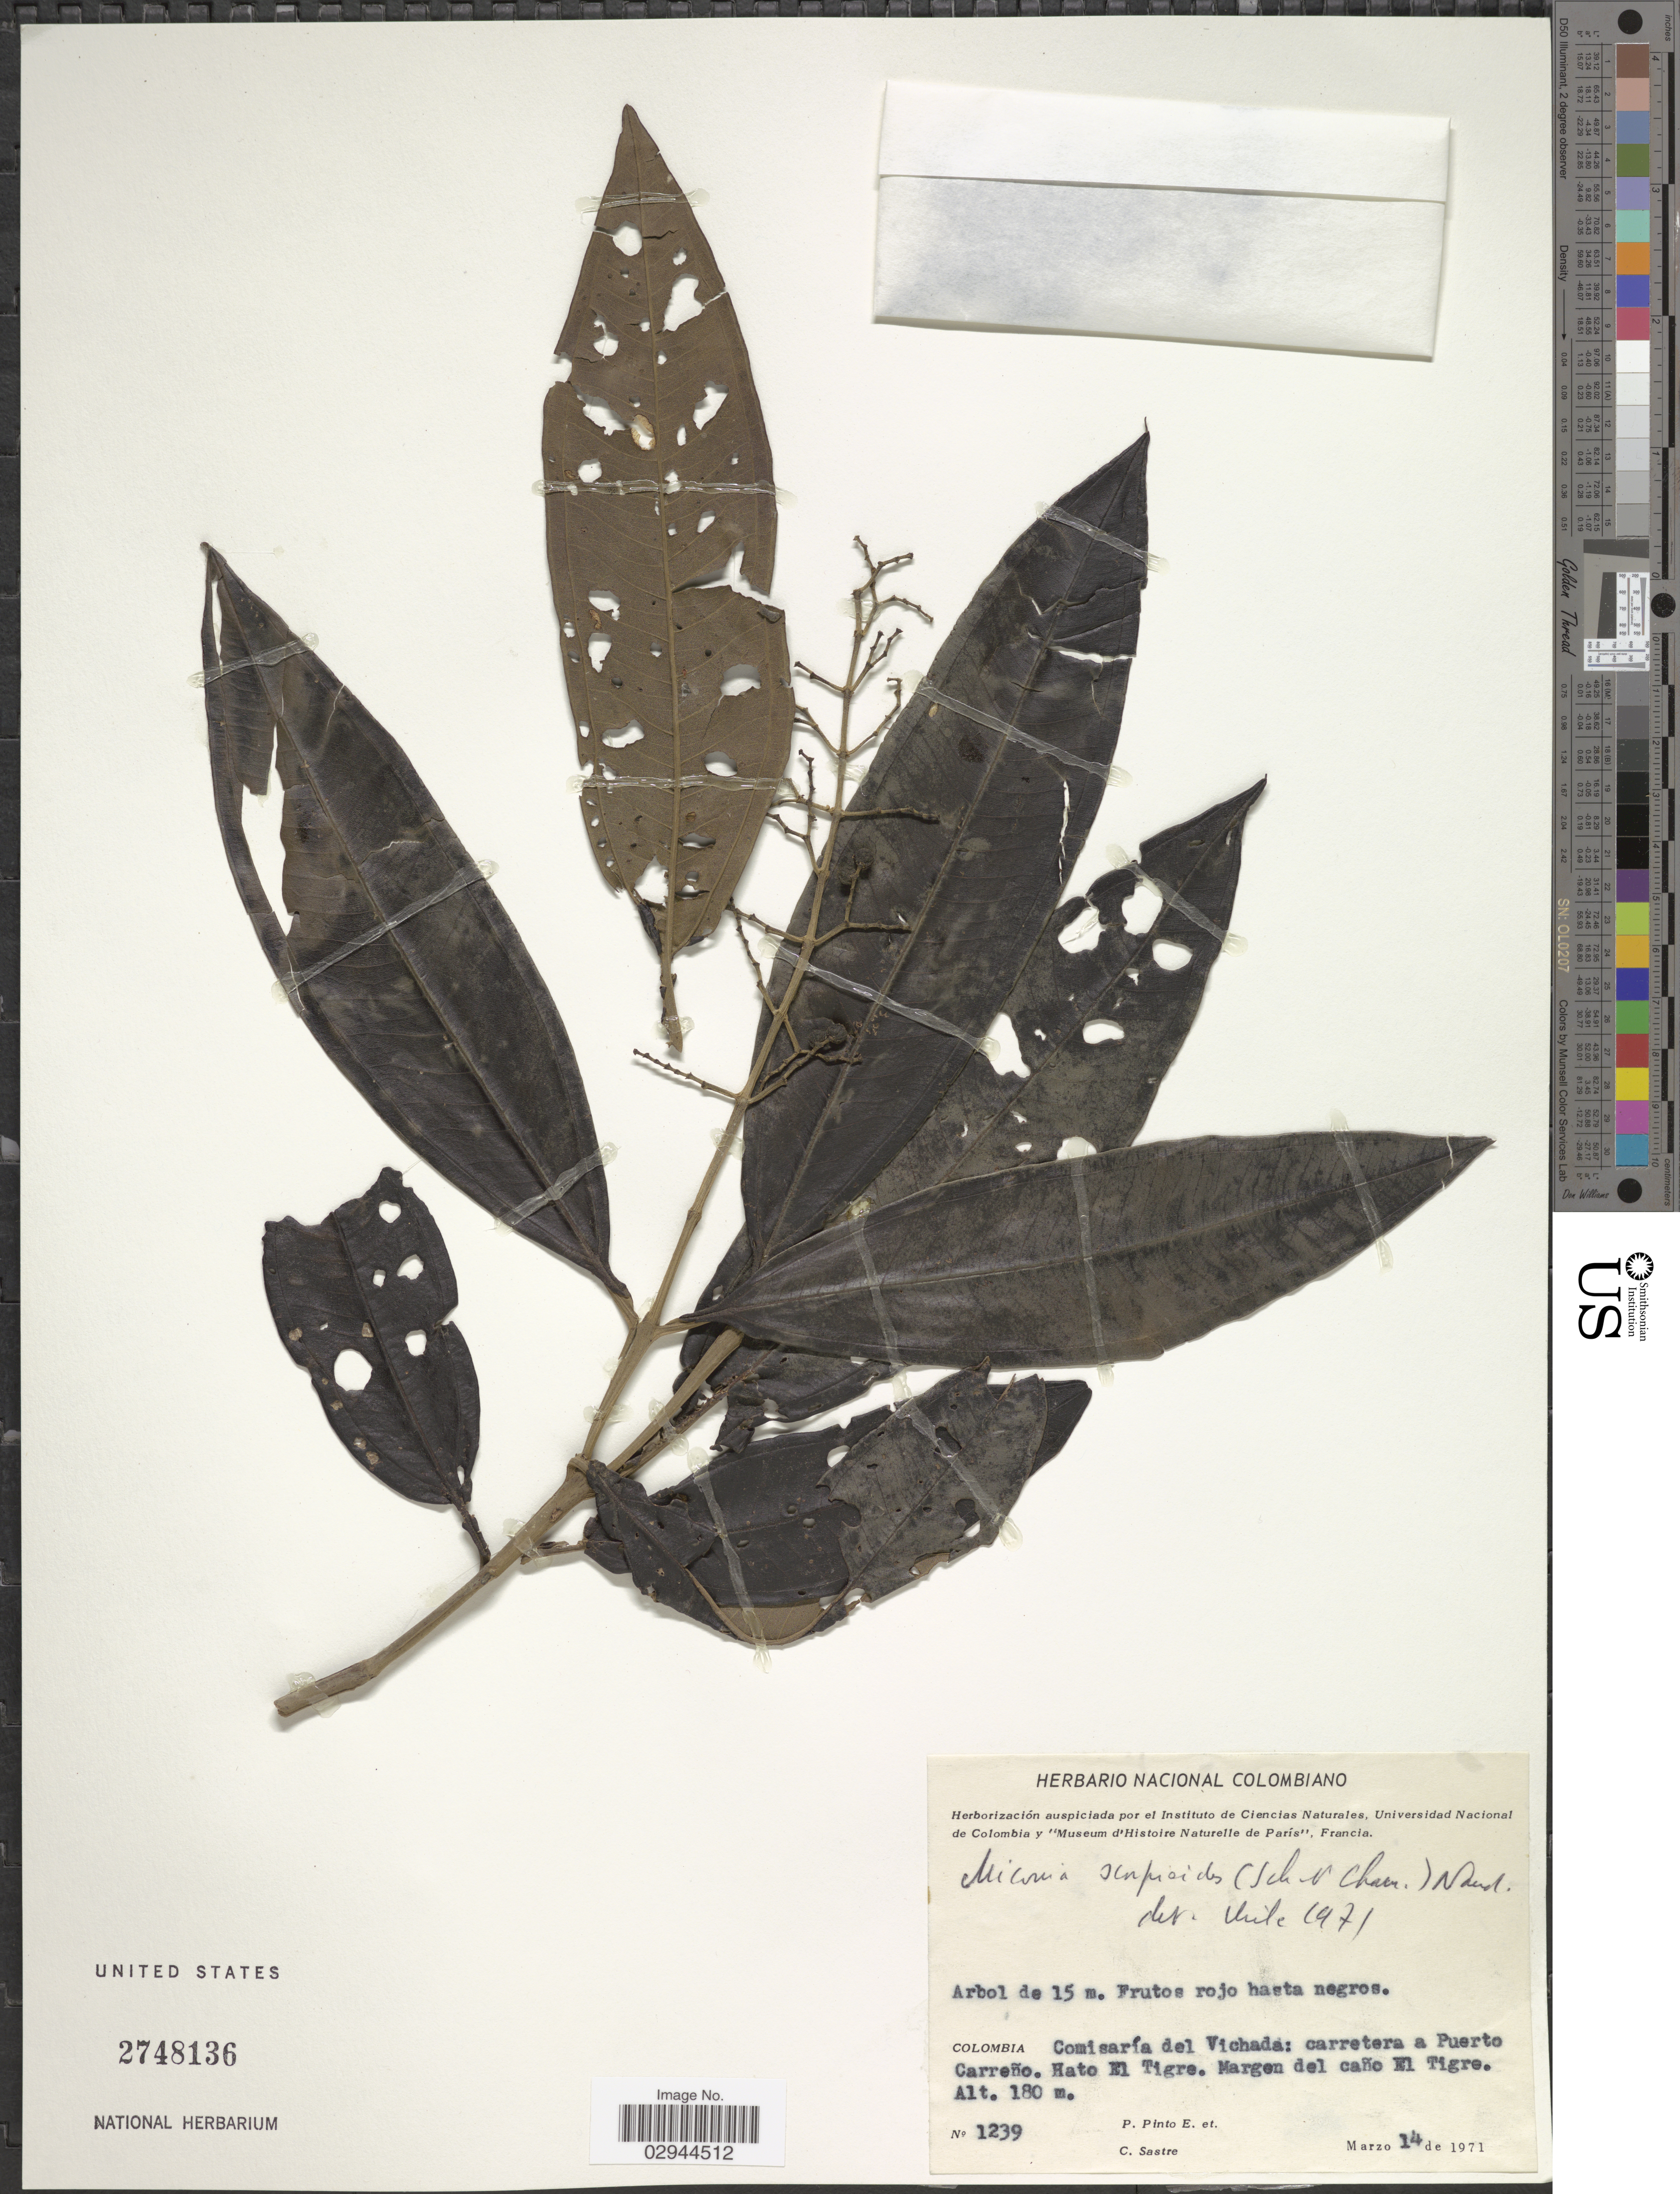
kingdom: Plantae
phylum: Tracheophyta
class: Magnoliopsida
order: Myrtales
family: Melastomataceae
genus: Miconia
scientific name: Miconia trinervia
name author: (Sw.) D. Don ex Loudon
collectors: P. Pinto E. & C. Sastre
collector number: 1239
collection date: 1971-03-14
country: Colombia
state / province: Vichada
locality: Comisaría del Vichada: carretera a Puerto Carreño, Hato El Tigre, Margen del caño El Tigre.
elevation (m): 180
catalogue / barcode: US 2748136